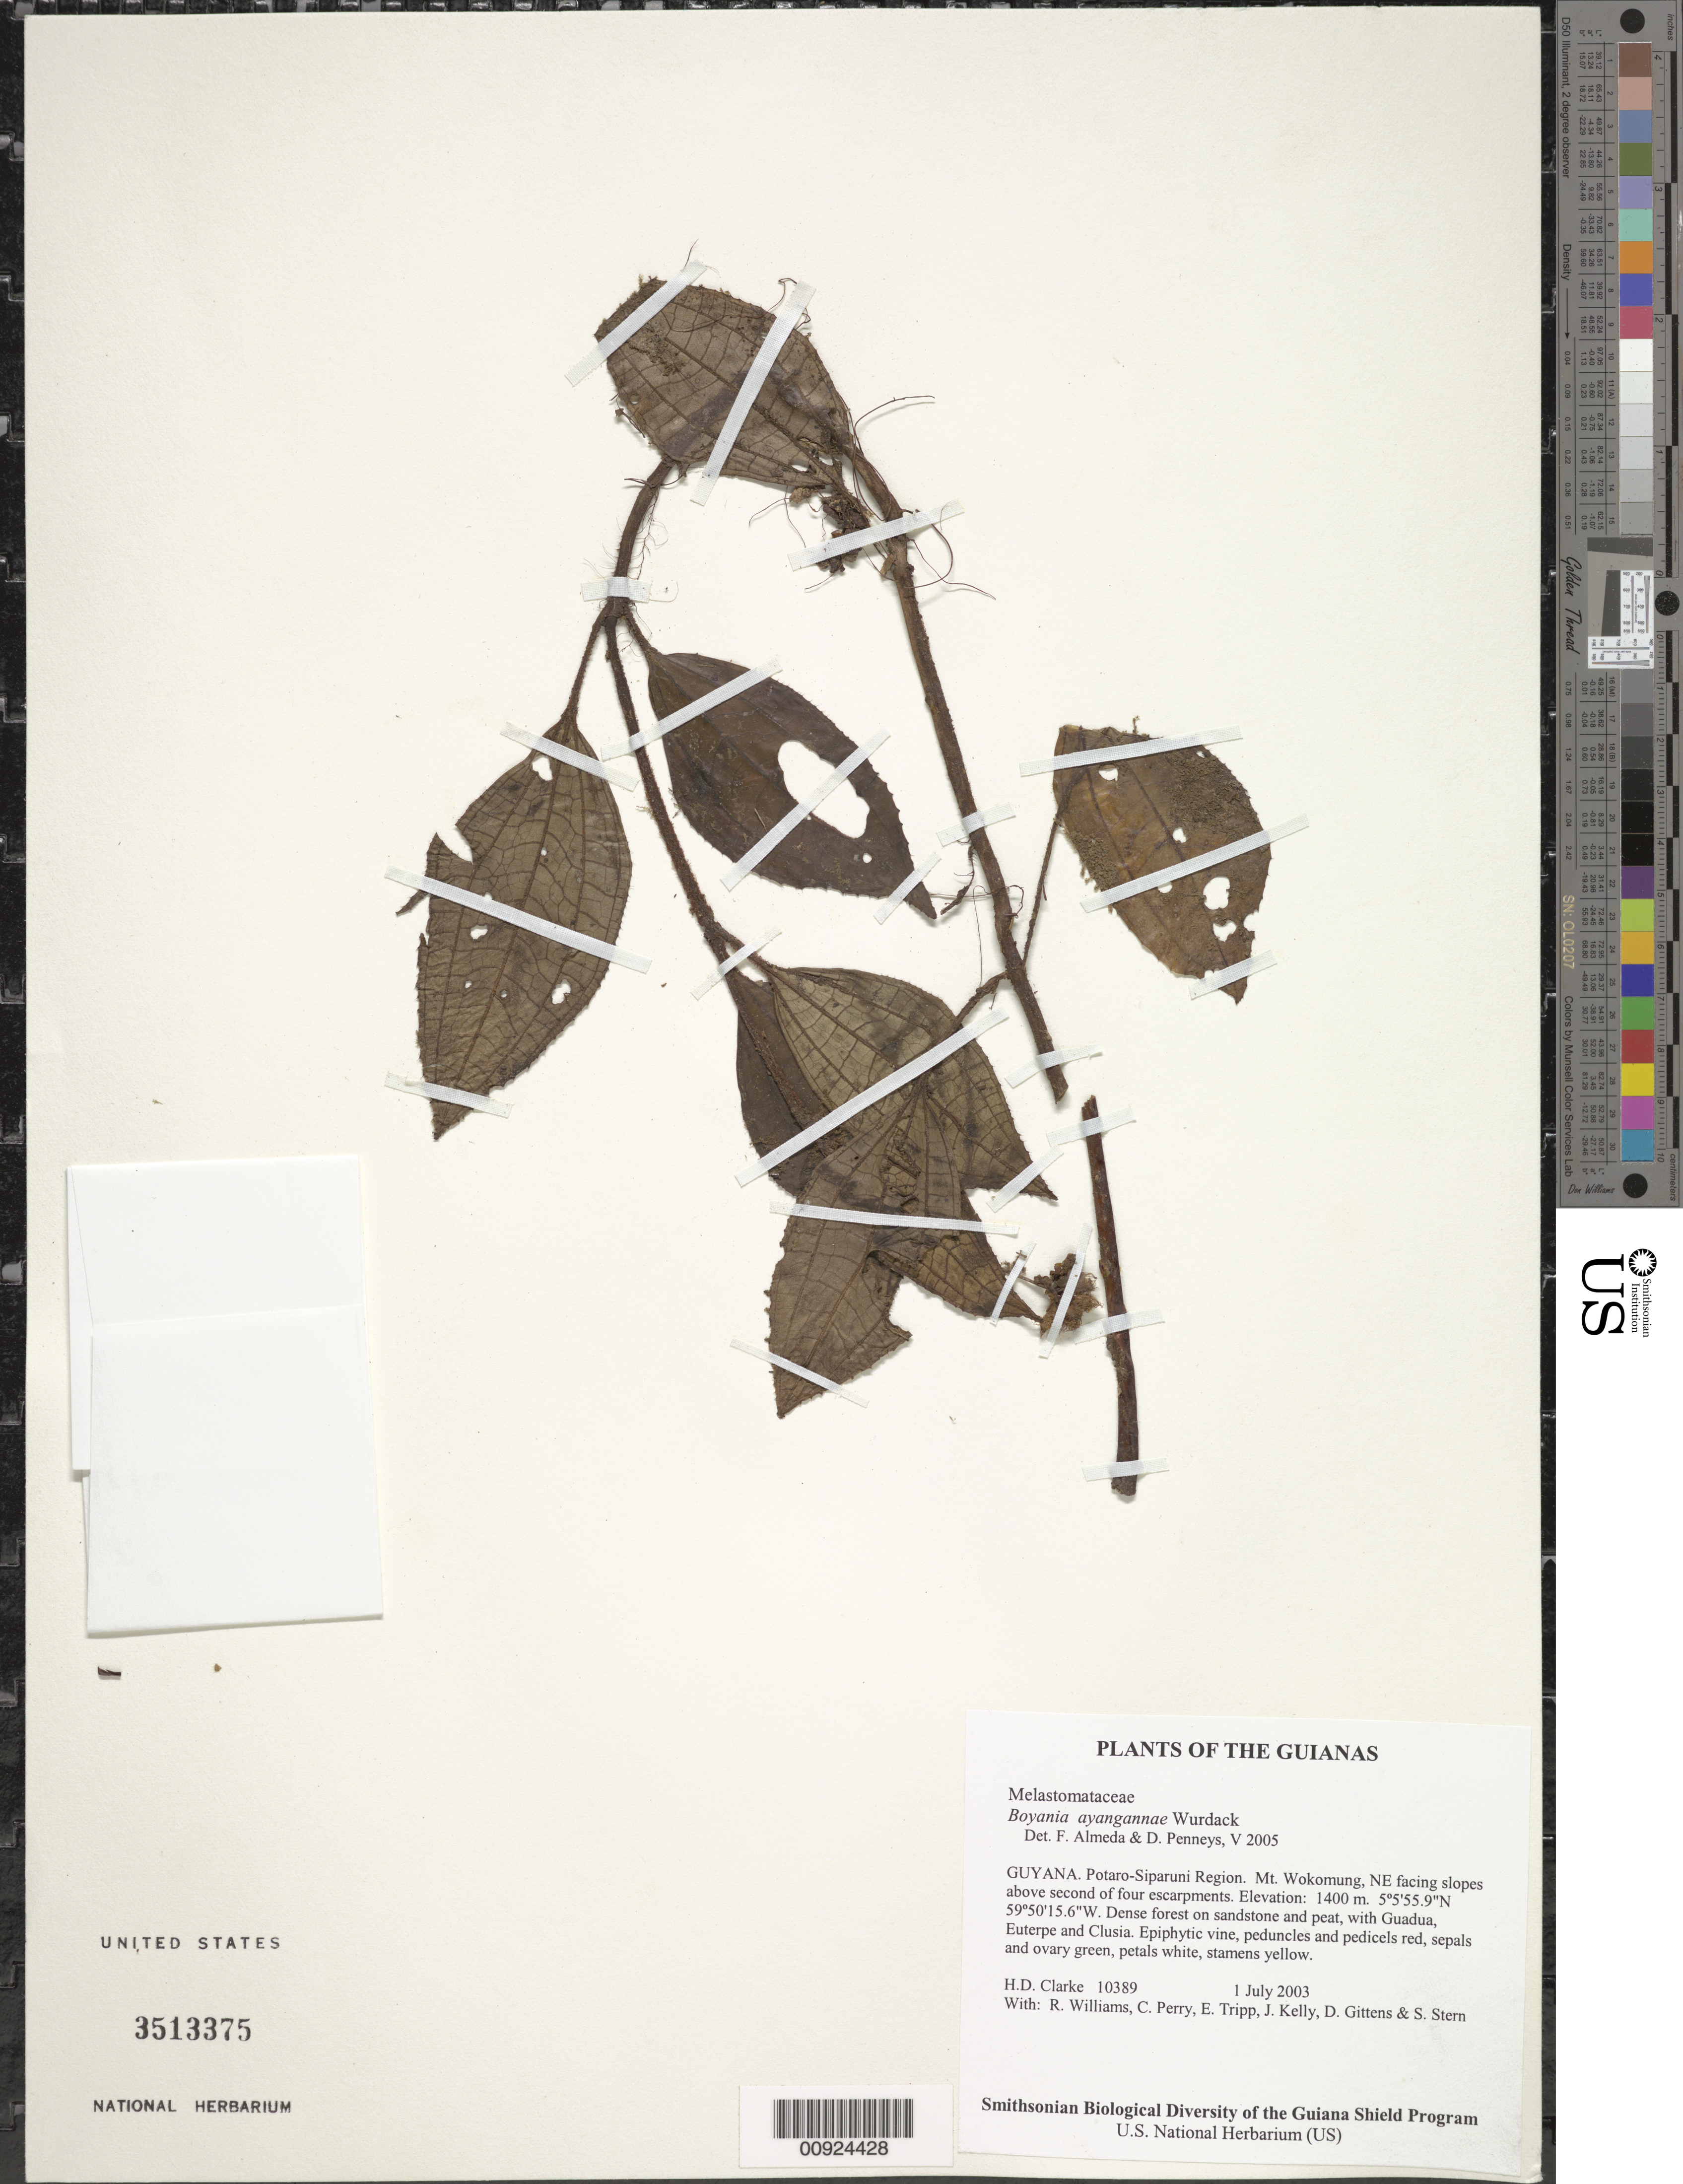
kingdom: Plantae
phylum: Tracheophyta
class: Magnoliopsida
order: Myrtales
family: Melastomataceae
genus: Boyania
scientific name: Boyania ayangannae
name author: Wurdack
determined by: Almeda, F.; Penneys, D. S.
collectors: H. D. Clarke, R. Williams, C. Perry, E. Tripp, J. Kelly, D. Gittens & S. R. Stern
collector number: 10389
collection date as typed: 1 July 2003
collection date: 2003-07-01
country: Guyana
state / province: Potaro-Siparuni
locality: Mt. Wokomung, NE facing slopes above second of four escarpments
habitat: Dense forest on sandstone and peat, with Guadua, Euterpe and Clusia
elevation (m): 1400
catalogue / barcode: US 3513375